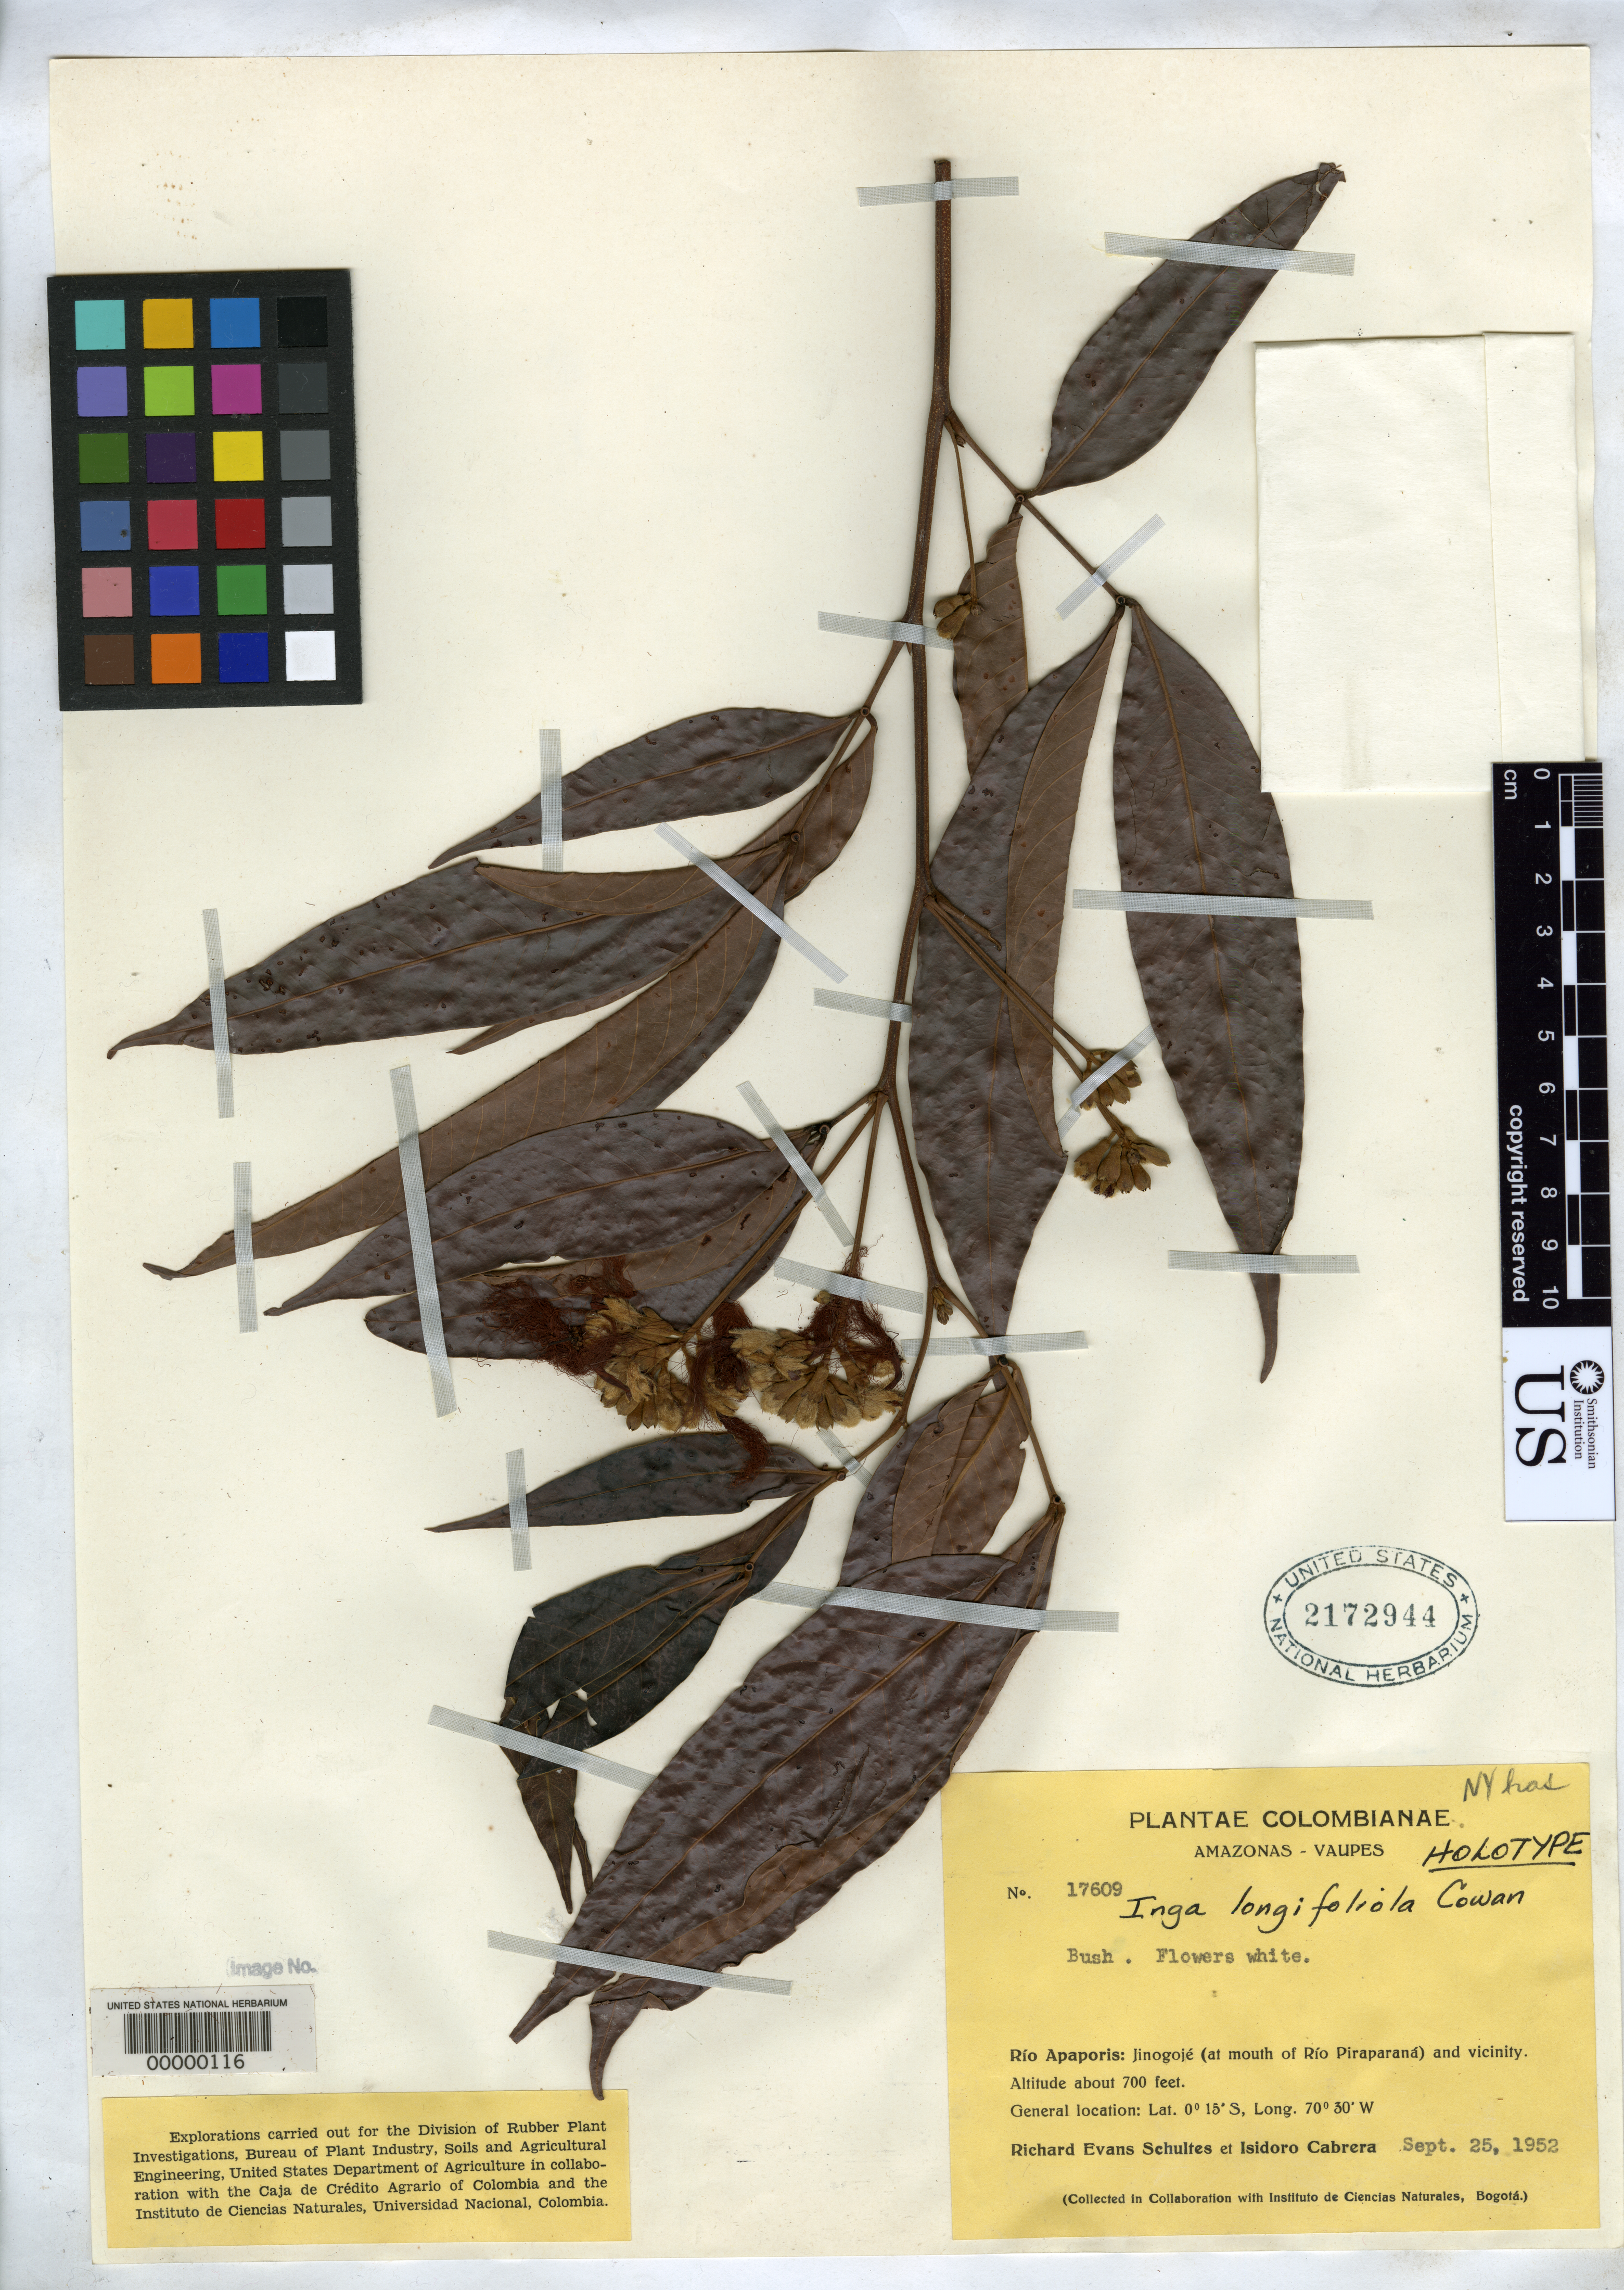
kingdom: Plantae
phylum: Tracheophyta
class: Magnoliopsida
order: Fabales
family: Fabaceae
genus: Inga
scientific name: Inga longifoliola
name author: R.S. Cowan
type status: Holotype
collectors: R. E. Schultes & I. Cabrera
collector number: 17609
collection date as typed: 25 Sep 1952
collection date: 1952-09-25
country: Colombia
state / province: Amazônas / Vaupés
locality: Rio Apaporis, Jinogoje (mouth of Rio Piraparana) & vicinity.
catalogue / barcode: US 2172944